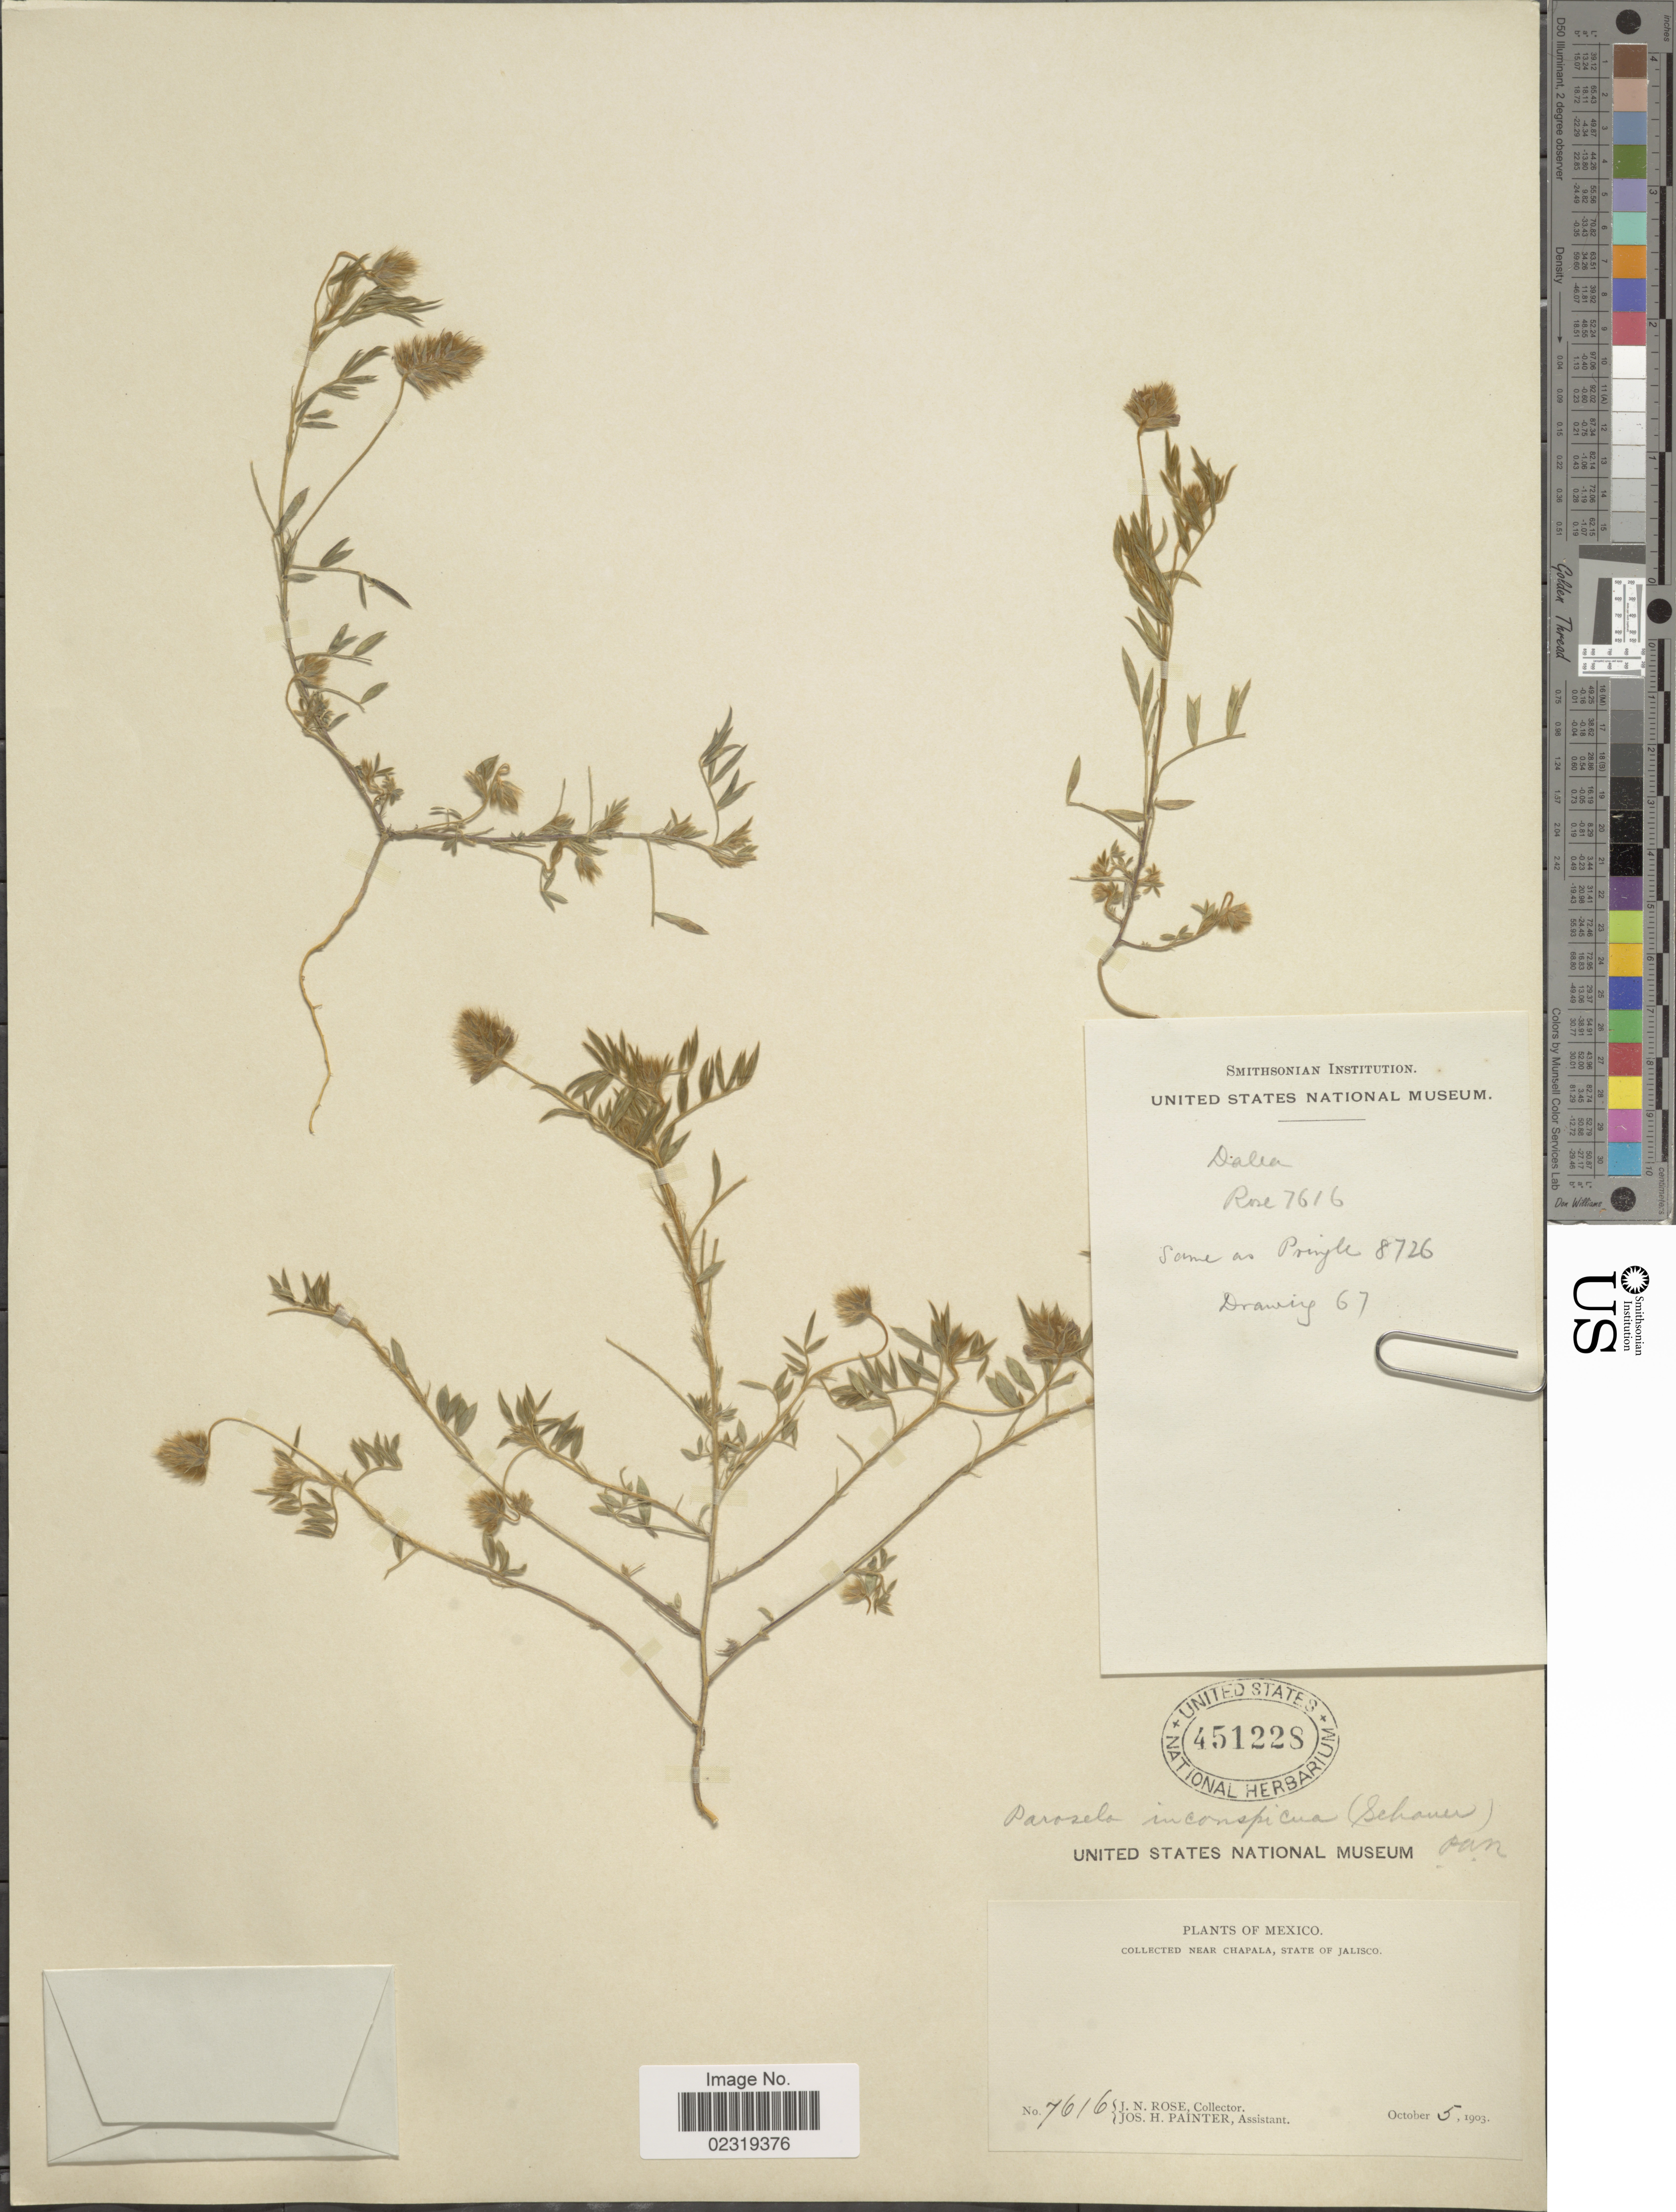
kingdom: Plantae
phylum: Tracheophyta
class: Magnoliopsida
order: Fabales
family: Fabaceae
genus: Dalea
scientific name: Dalea humilis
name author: G. Don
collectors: J. N. Rose & J. H. Painter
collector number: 7616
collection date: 1903-10-05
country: Mexico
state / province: Jalisco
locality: Near Chapala, State of Jalisco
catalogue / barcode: US 451228